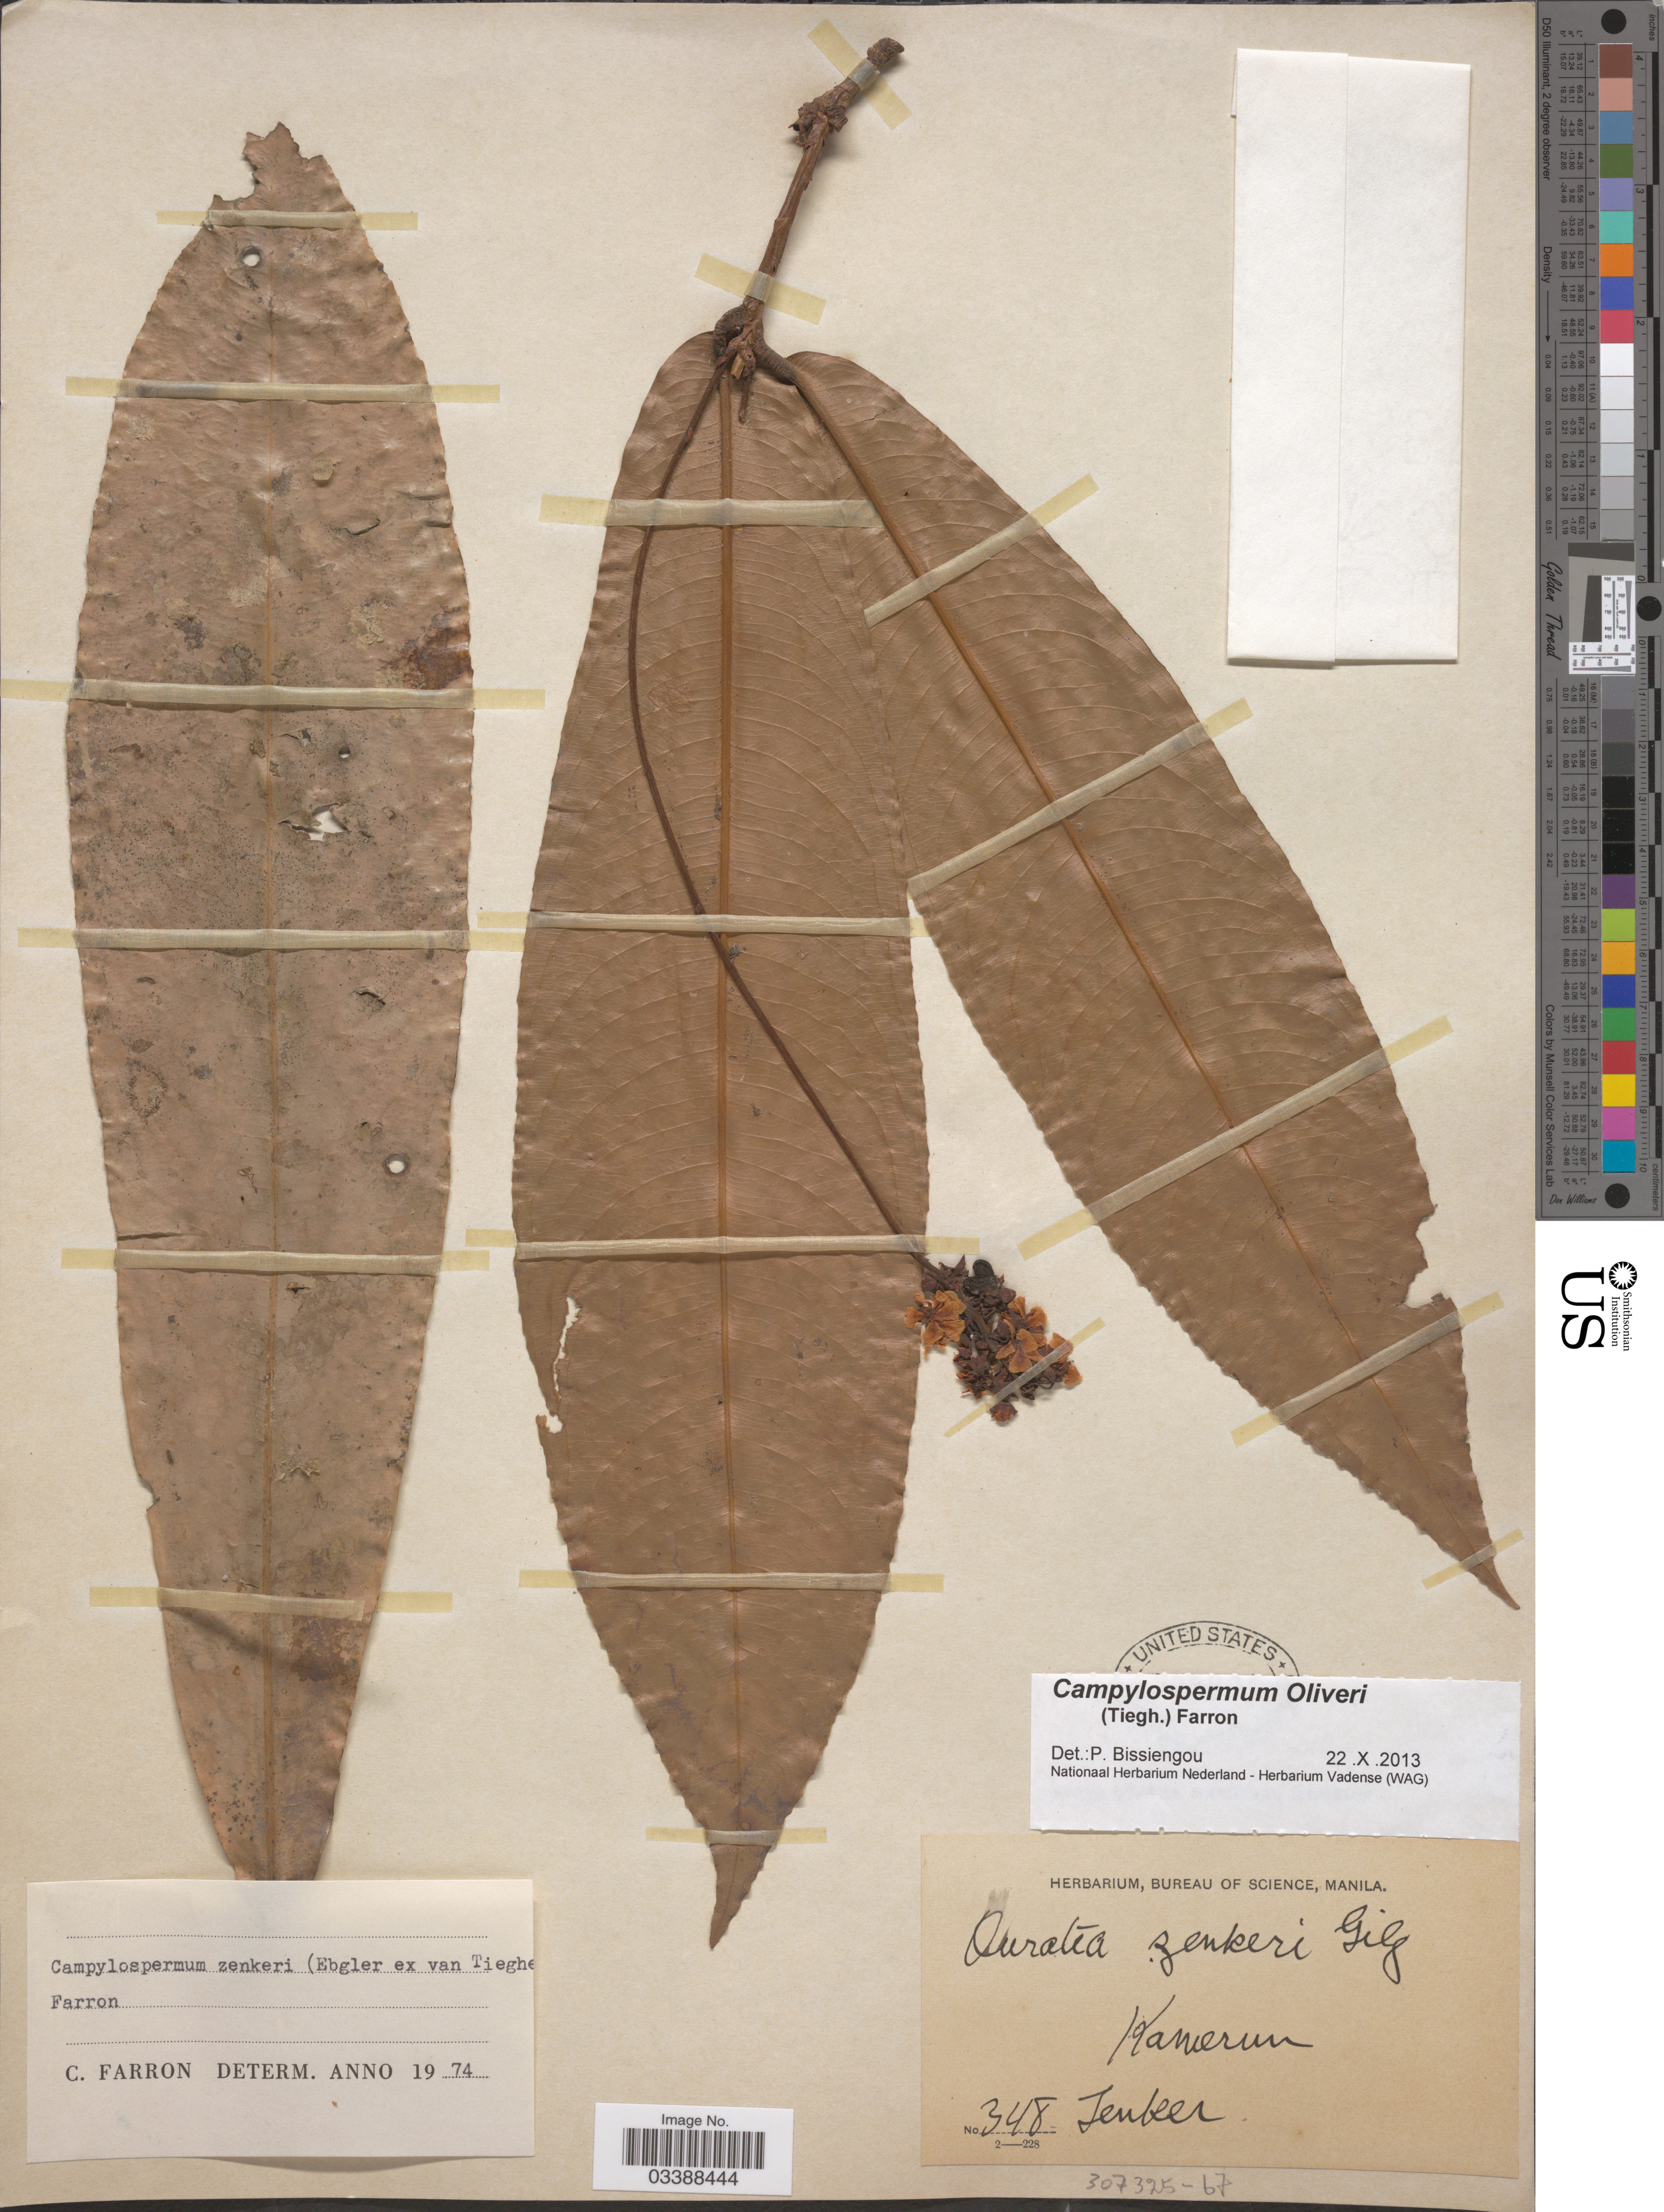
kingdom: Plantae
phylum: Tracheophyta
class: Magnoliopsida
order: Malpighiales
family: Ochnaceae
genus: Campylospermum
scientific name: Campylospermum oliveri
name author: (Tiegh.) Farron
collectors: Zenker, --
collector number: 348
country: Cameroon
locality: Kamerun.